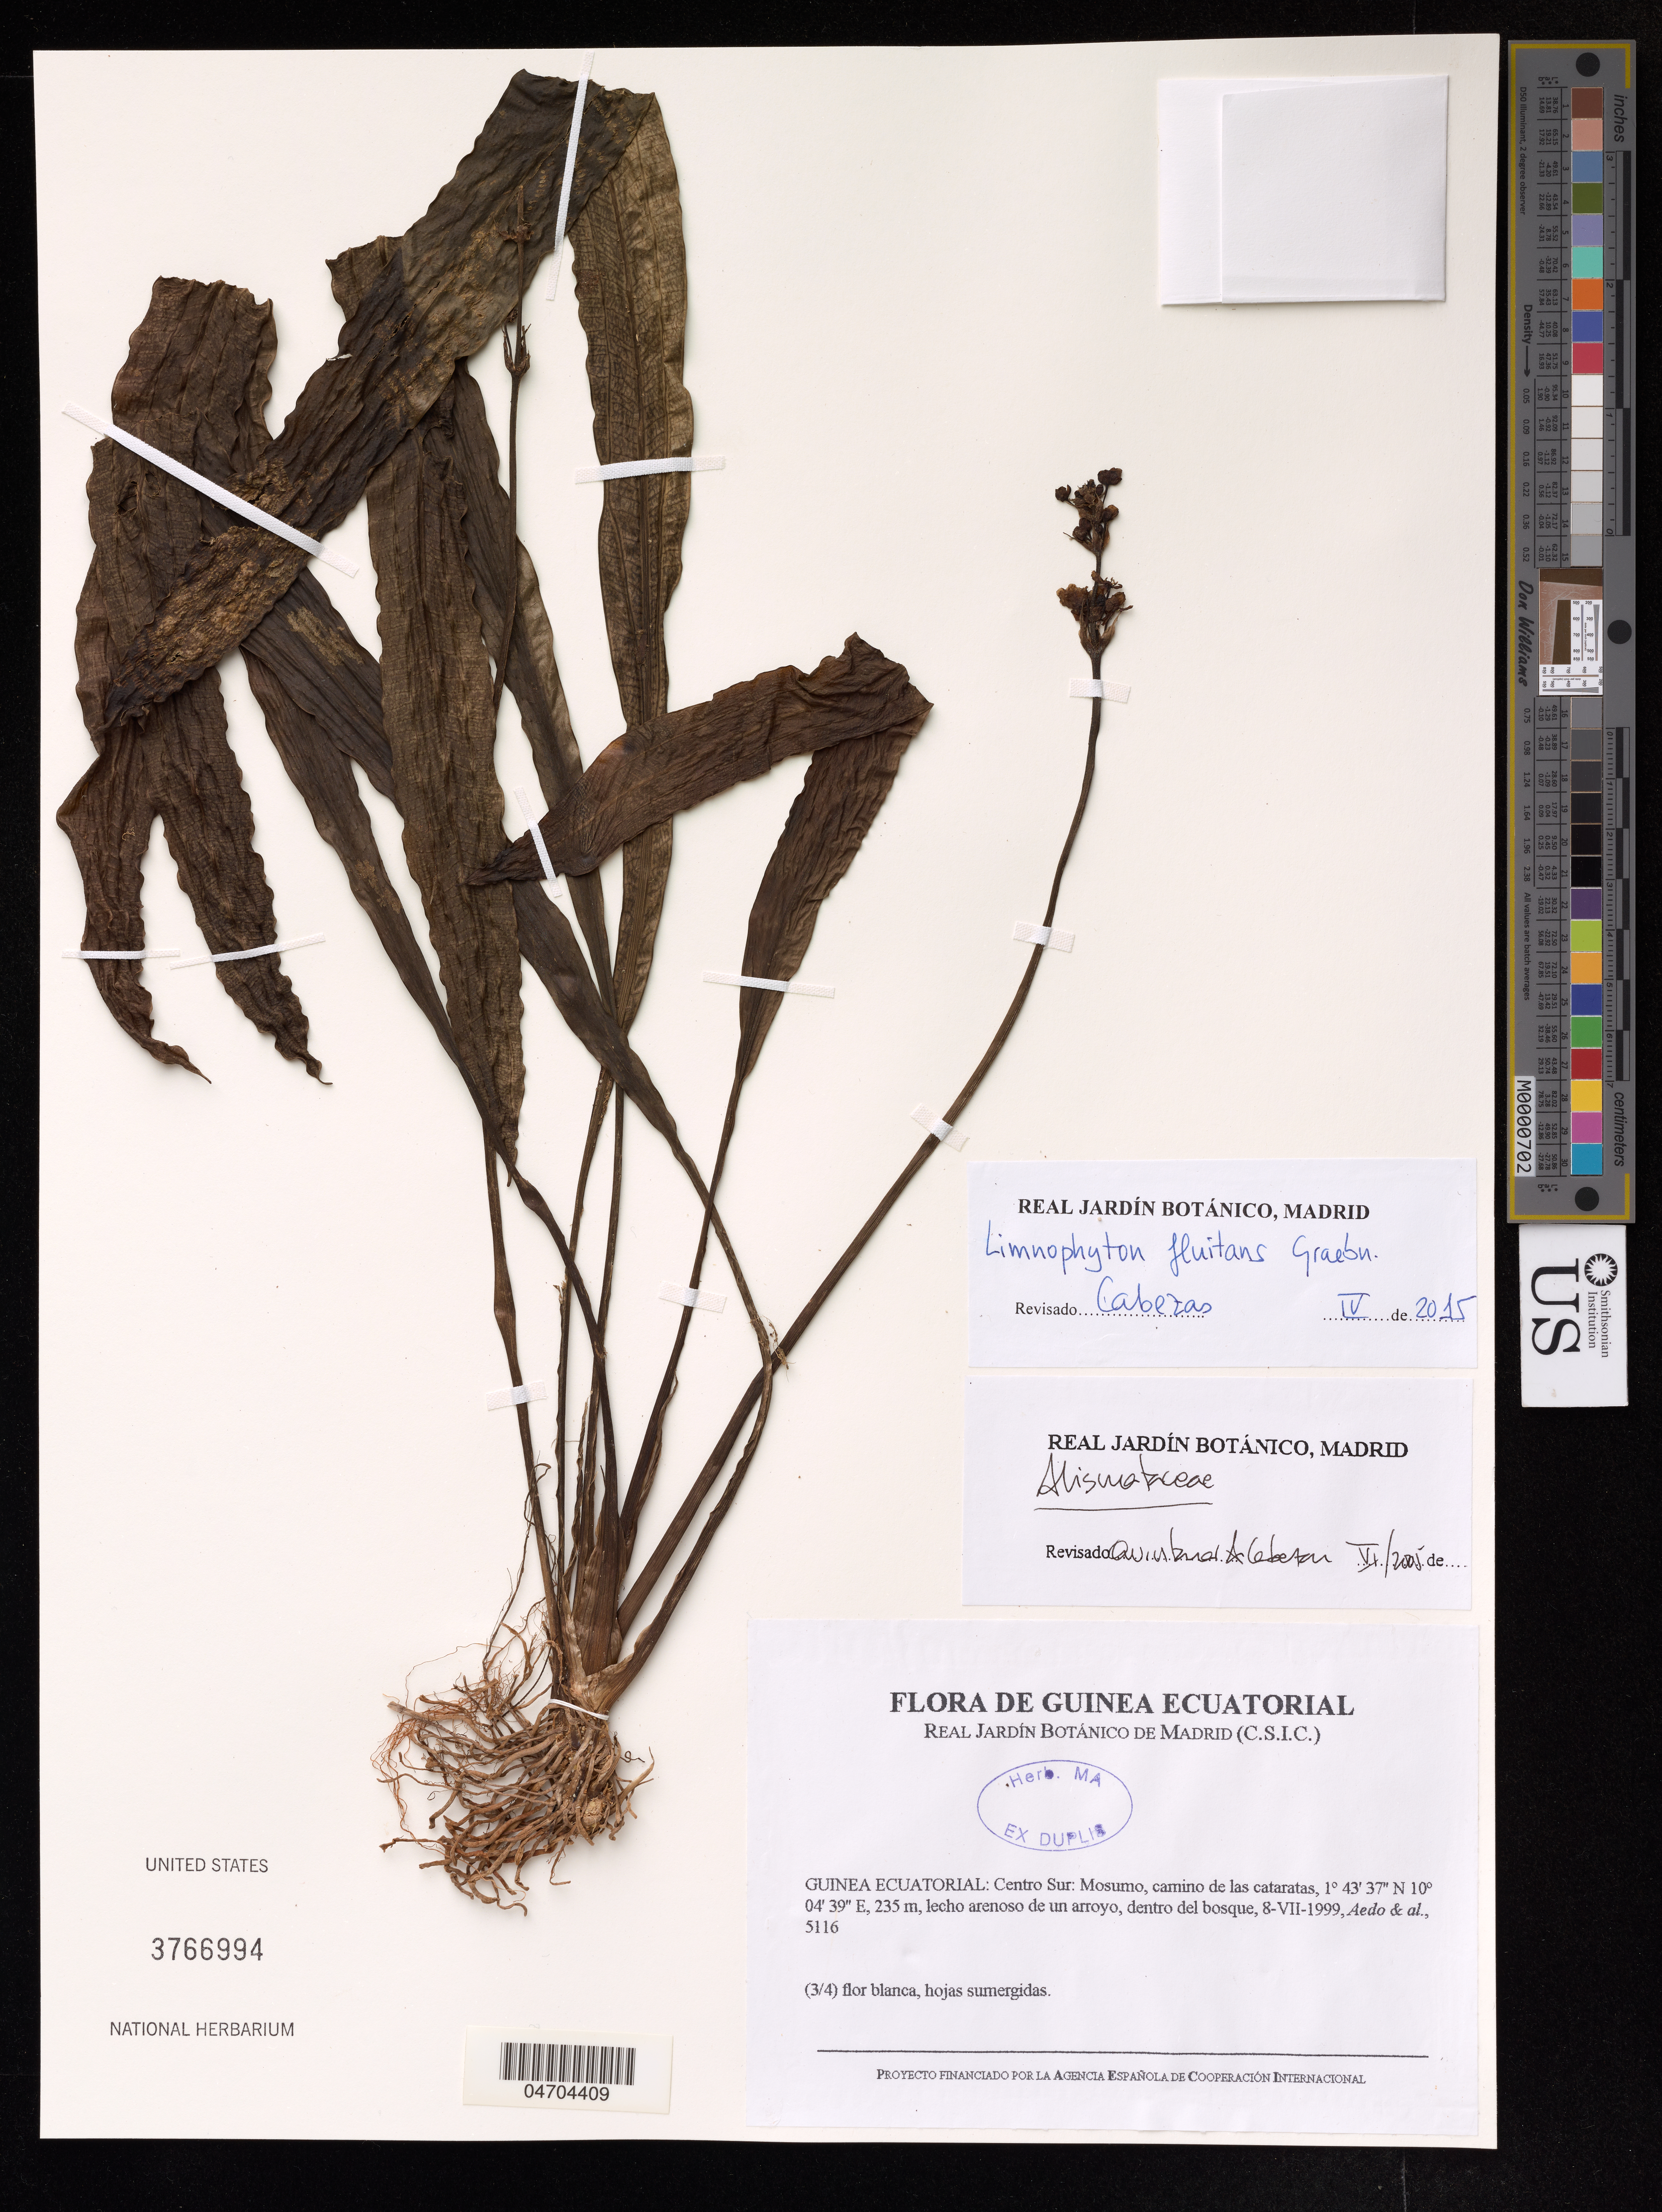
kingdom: Plantae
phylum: Tracheophyta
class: Liliopsida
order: Alismatales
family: Alismataceae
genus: Limnophyton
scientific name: Limnophyton fluitans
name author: Graebn.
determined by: Cabezas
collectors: Aedo & et al.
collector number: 5116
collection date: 1999-07-08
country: Equatorial Guinea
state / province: Centro Sur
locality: Mosumo, camino de la cataratas.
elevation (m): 235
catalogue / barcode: US 3766994